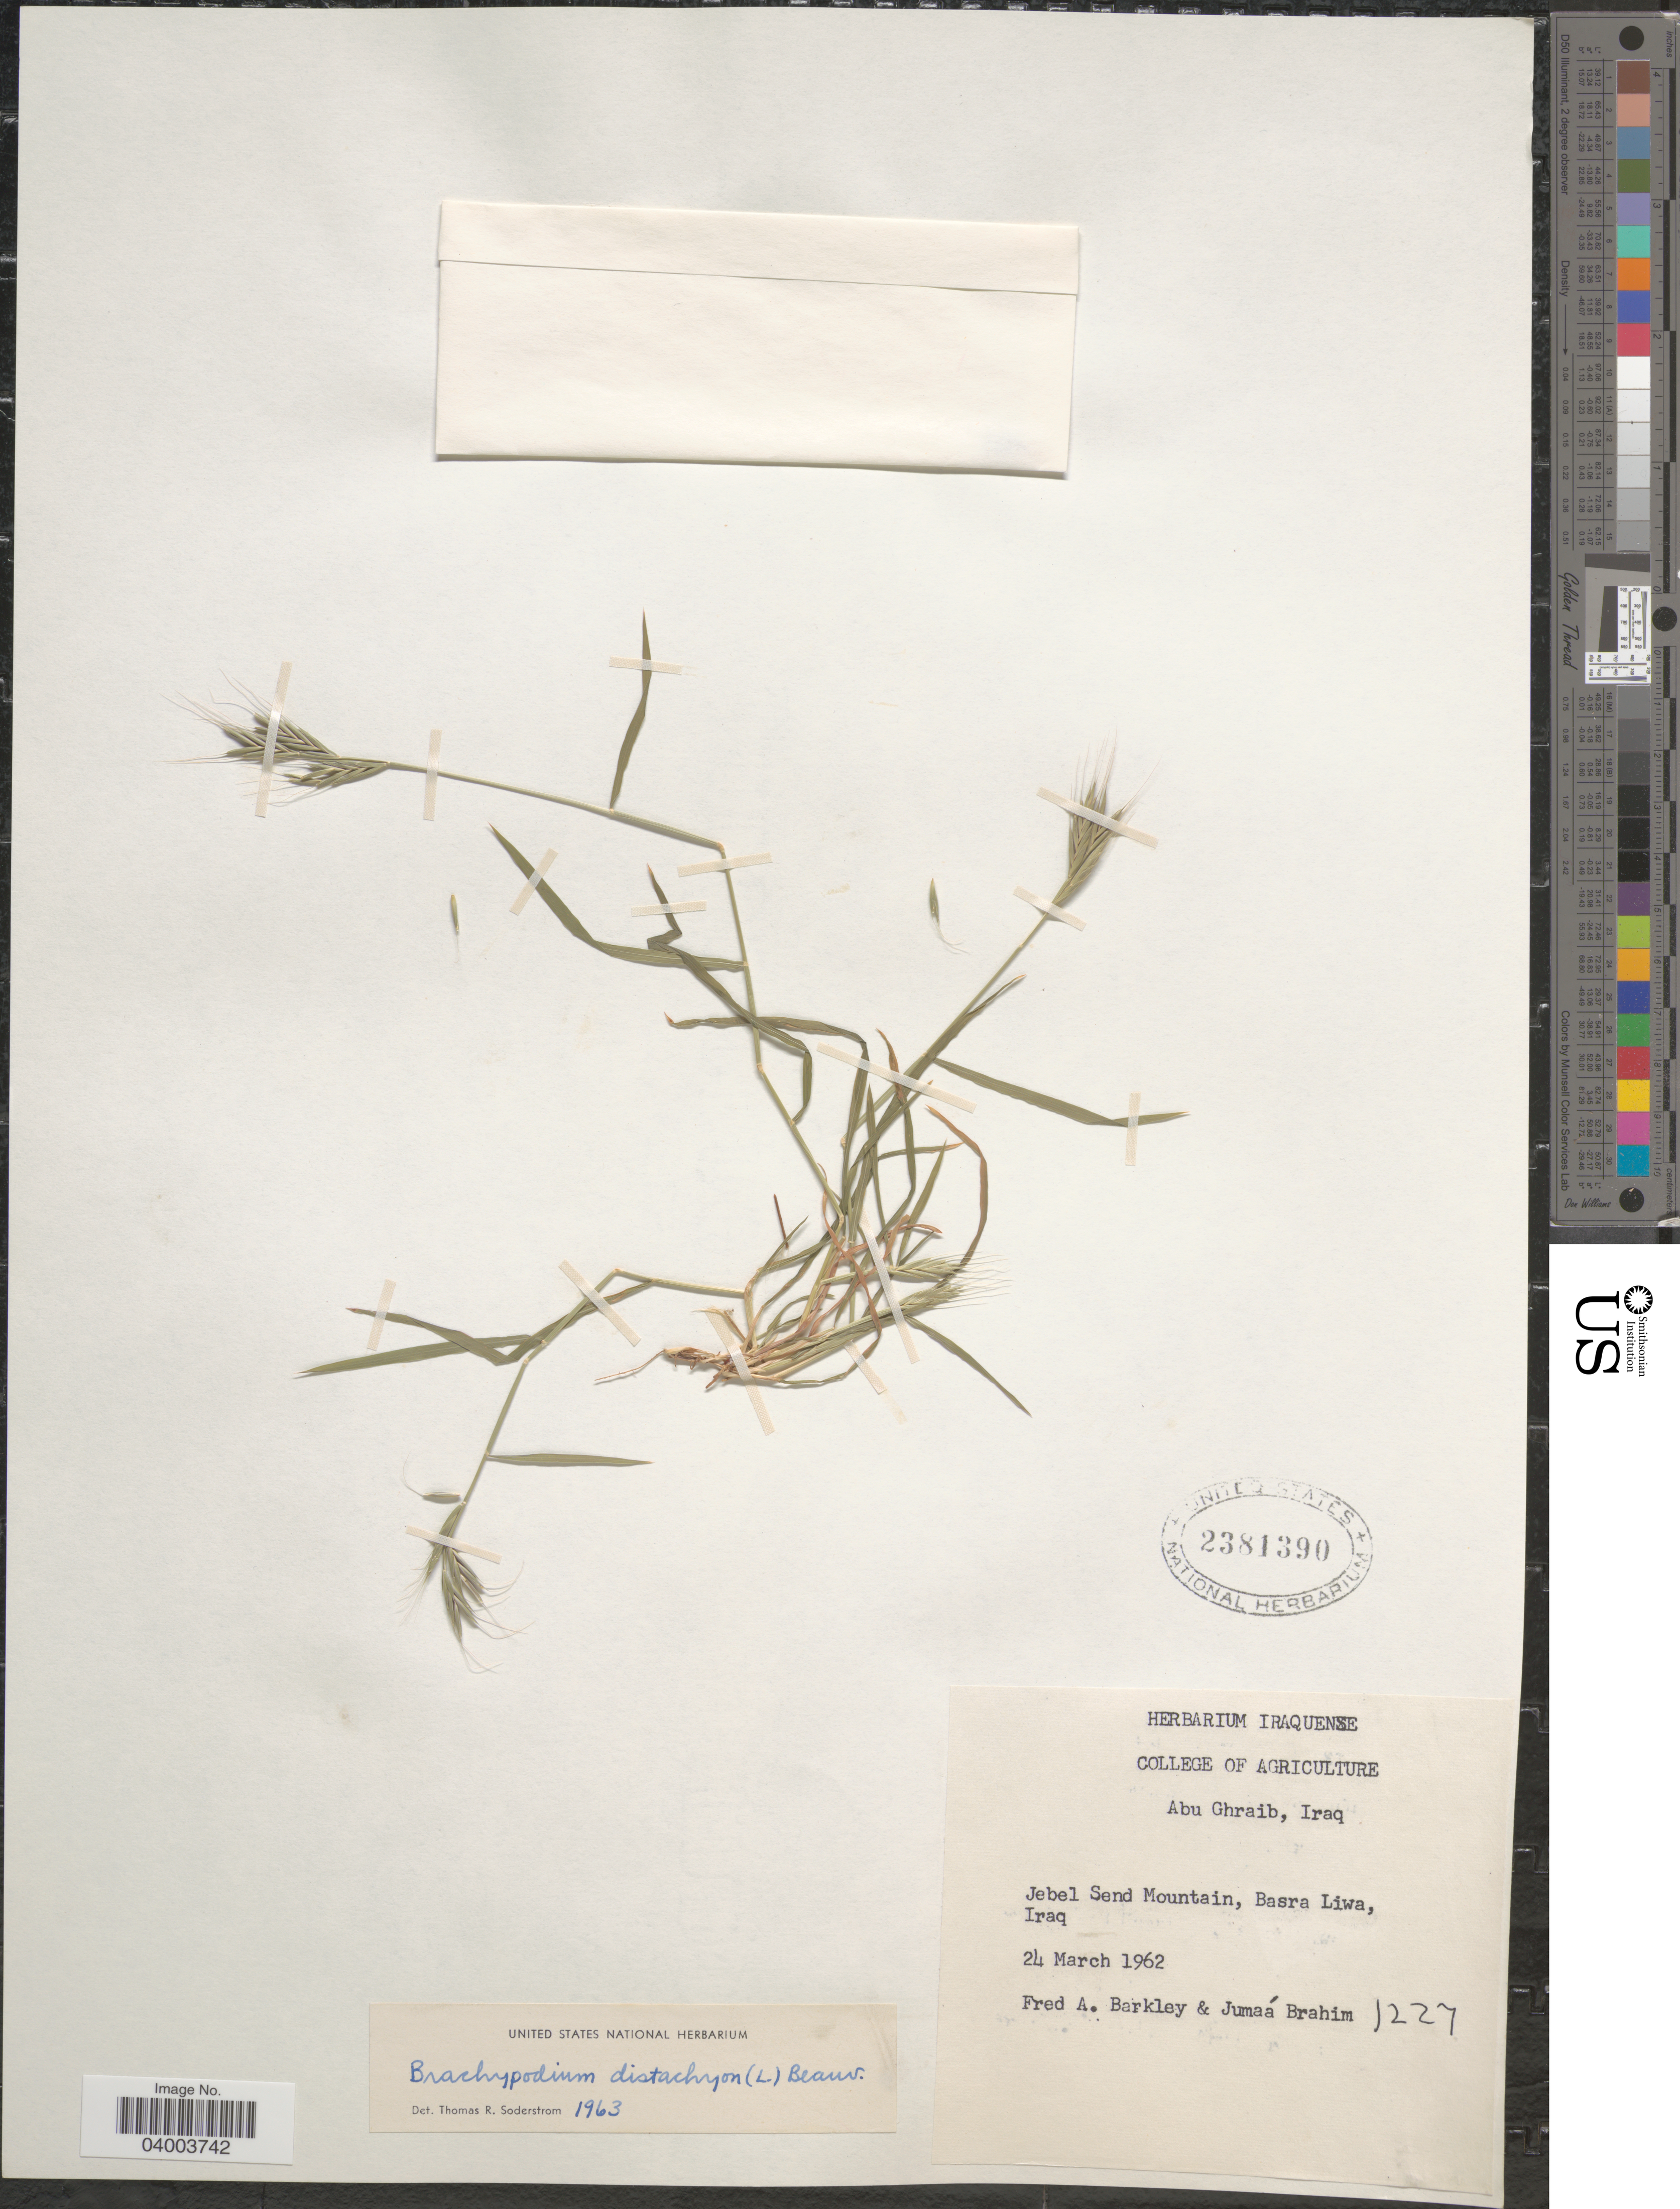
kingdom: Plantae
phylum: Tracheophyta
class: Liliopsida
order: Poales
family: Poaceae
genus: Brachypodium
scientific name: Brachypodium distachyon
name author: (L.) P. Beauv.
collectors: F. A. Barkley & Brahim M., J.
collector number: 1227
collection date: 1962-03-24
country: Iraq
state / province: Al Basrah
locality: Abu Ghraib. Jebel Send Mountain, Basra Liwa, Iraq.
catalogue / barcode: US 2381390